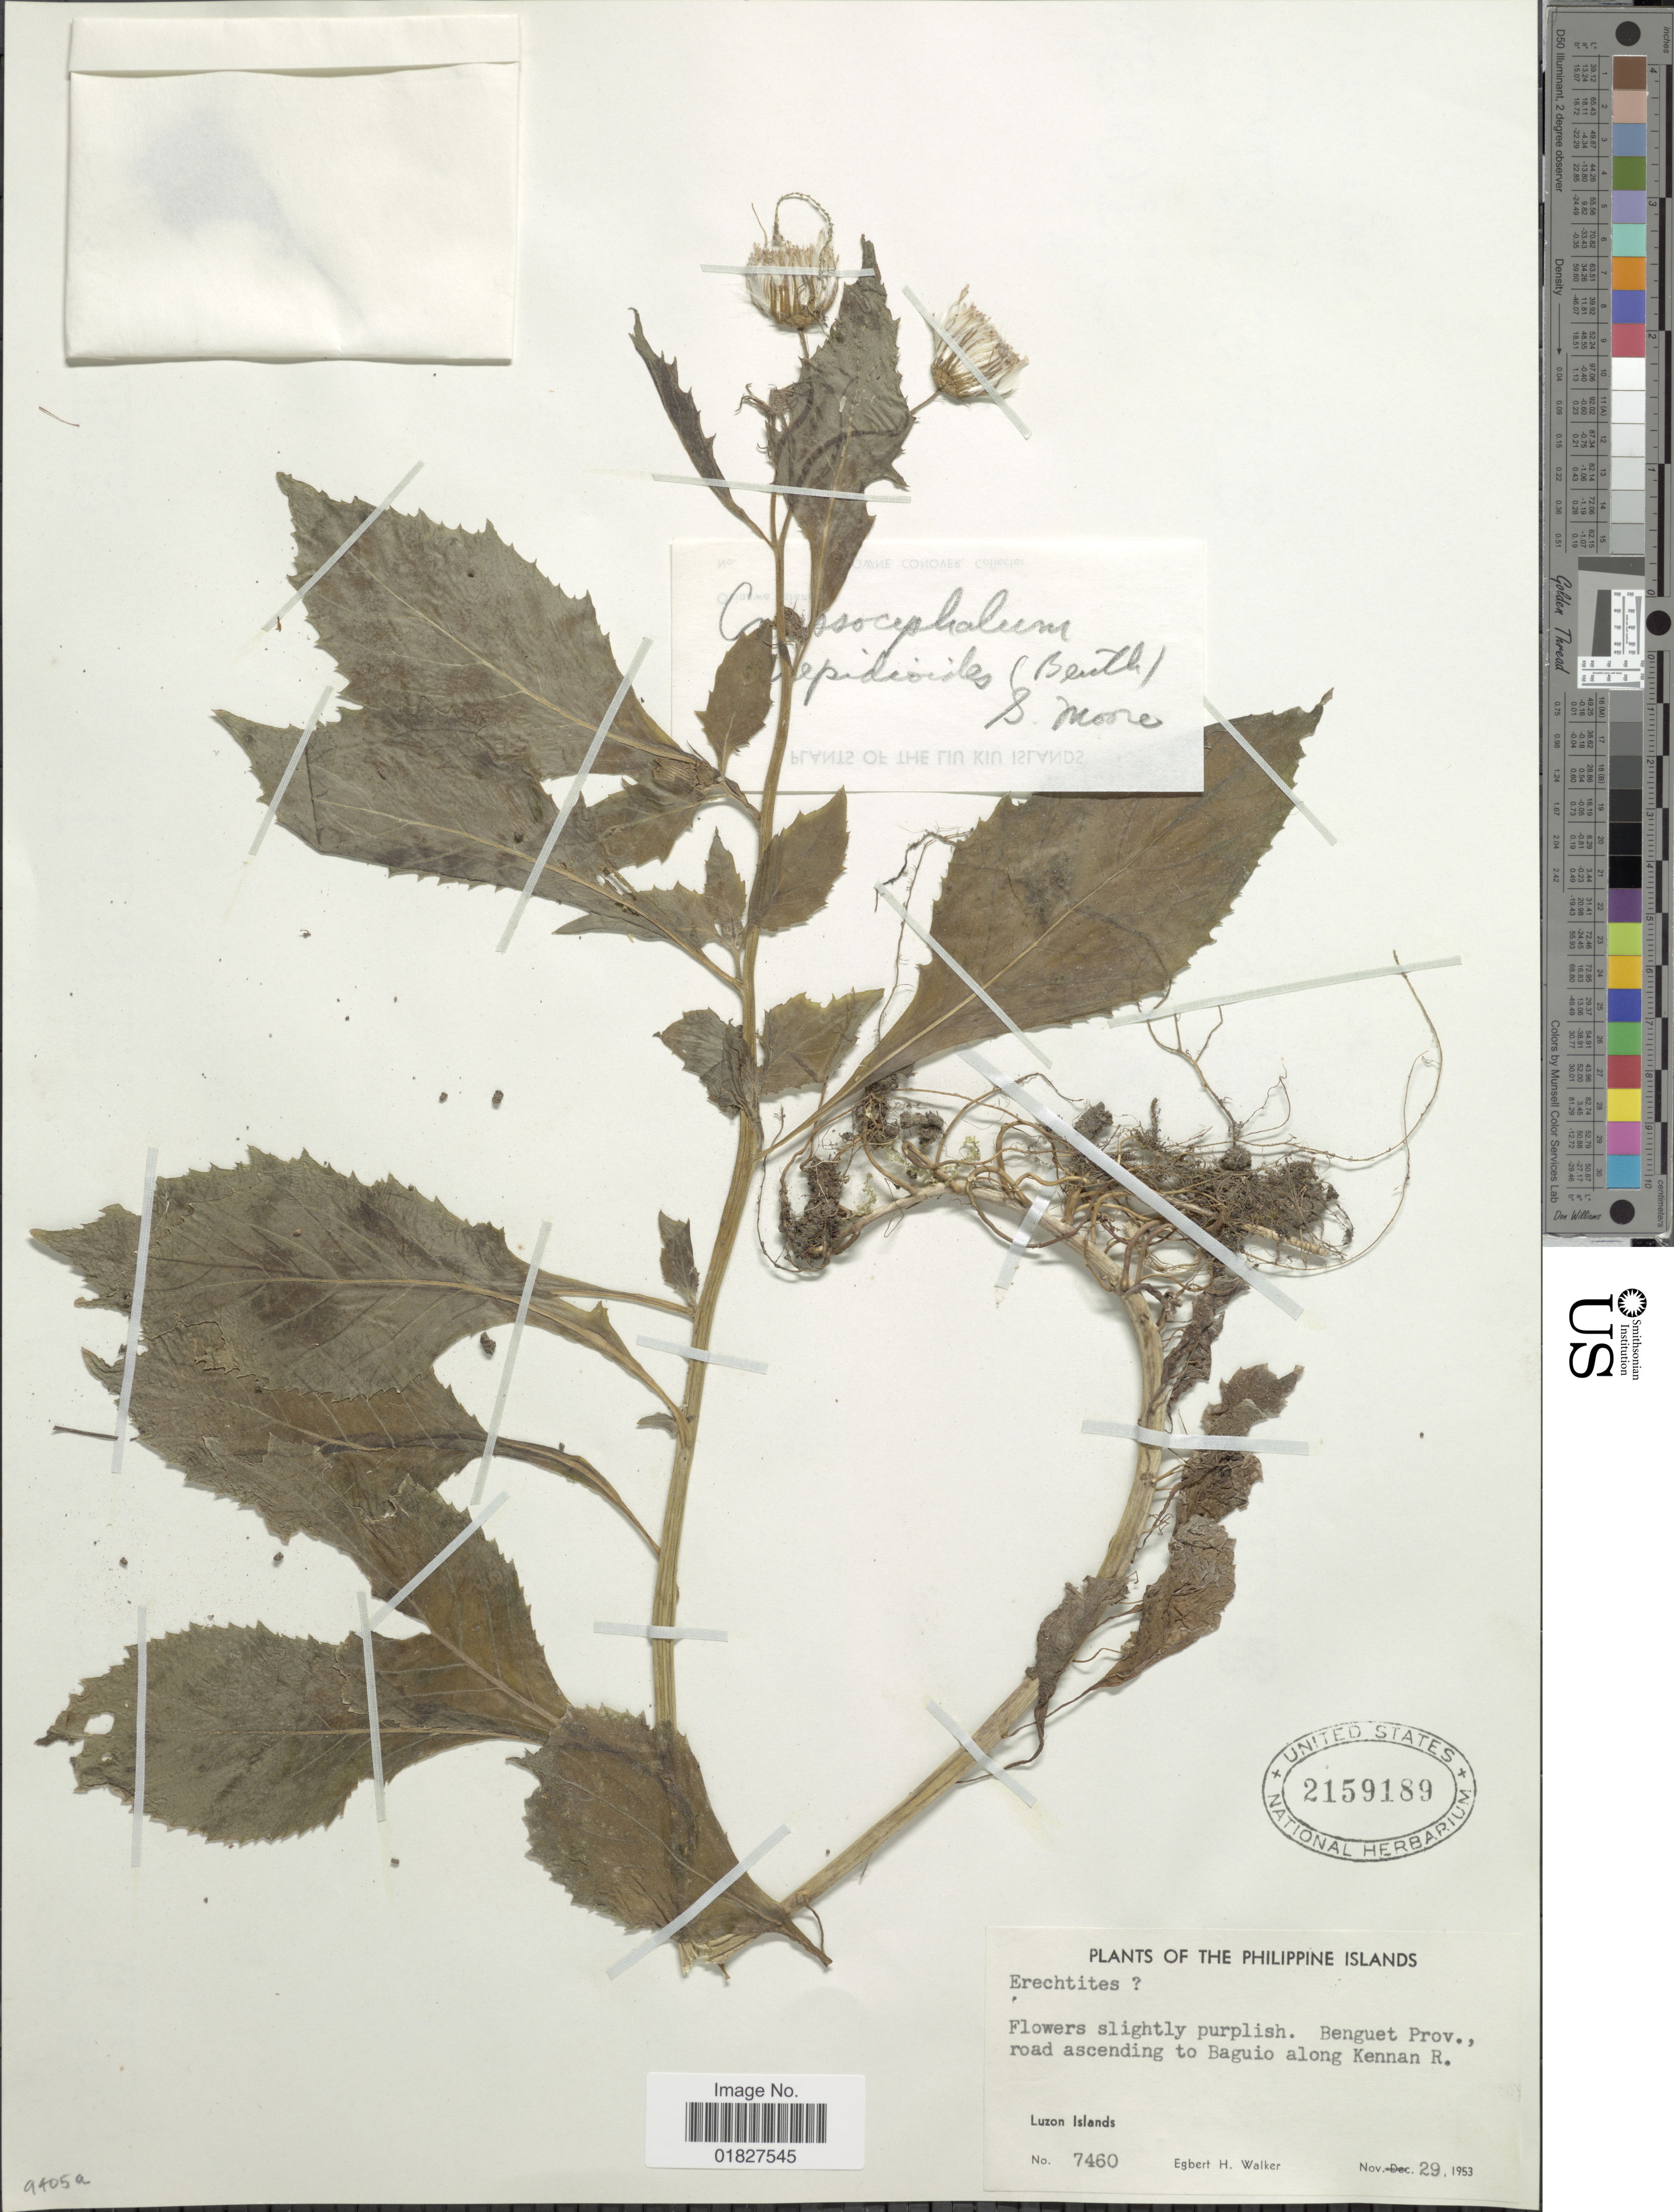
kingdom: Plantae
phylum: Tracheophyta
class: Magnoliopsida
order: Asterales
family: Asteraceae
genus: Crassocephalum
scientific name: Crassocephalum crepidioides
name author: (Benth.) S. Moore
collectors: E. H. Walker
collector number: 7460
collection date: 1953-11-29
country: Philippines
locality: Philippine Islands, Benguet Prov., road ascending to Baguio along Kennan R., Luzon Islands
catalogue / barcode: US 2159189